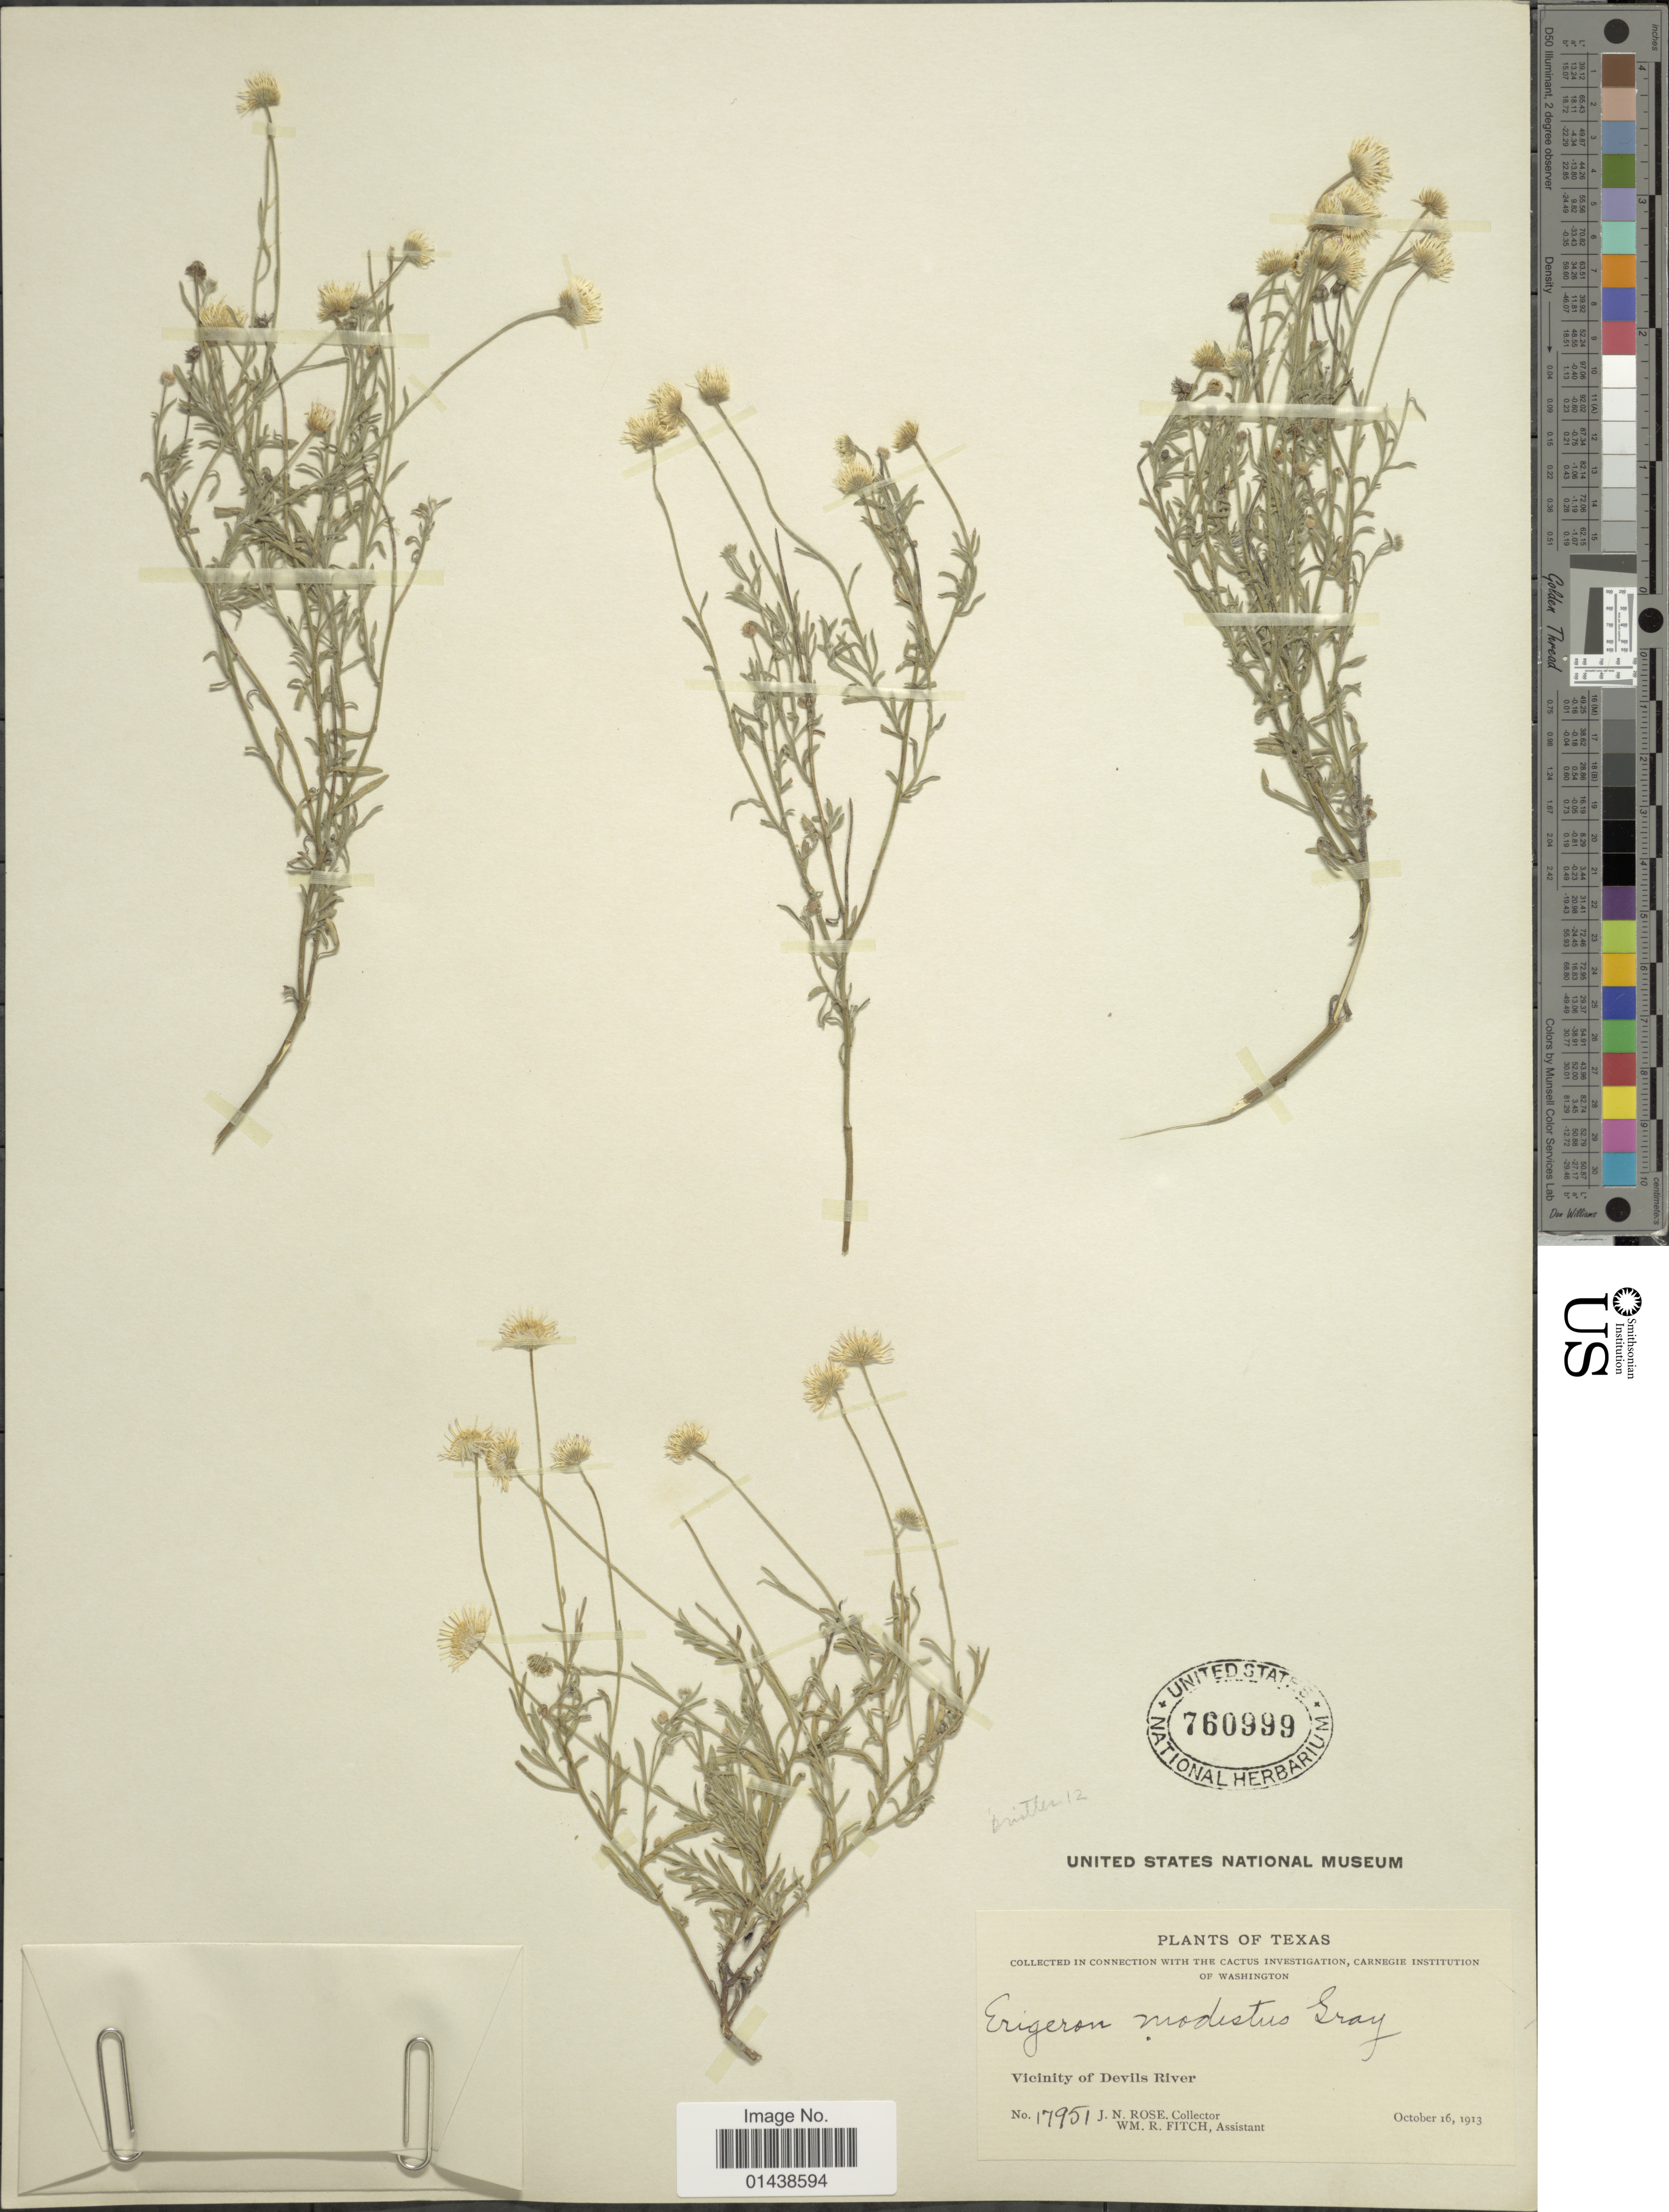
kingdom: Plantae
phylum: Tracheophyta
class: Magnoliopsida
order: Asterales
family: Asteraceae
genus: Erigeron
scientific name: Erigeron modestus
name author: A. Gray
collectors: J. N. Rose & W. R. Fitch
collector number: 17951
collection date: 1913-10-16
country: United States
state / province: Texas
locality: Vicinity of Devils River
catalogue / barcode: US 760999